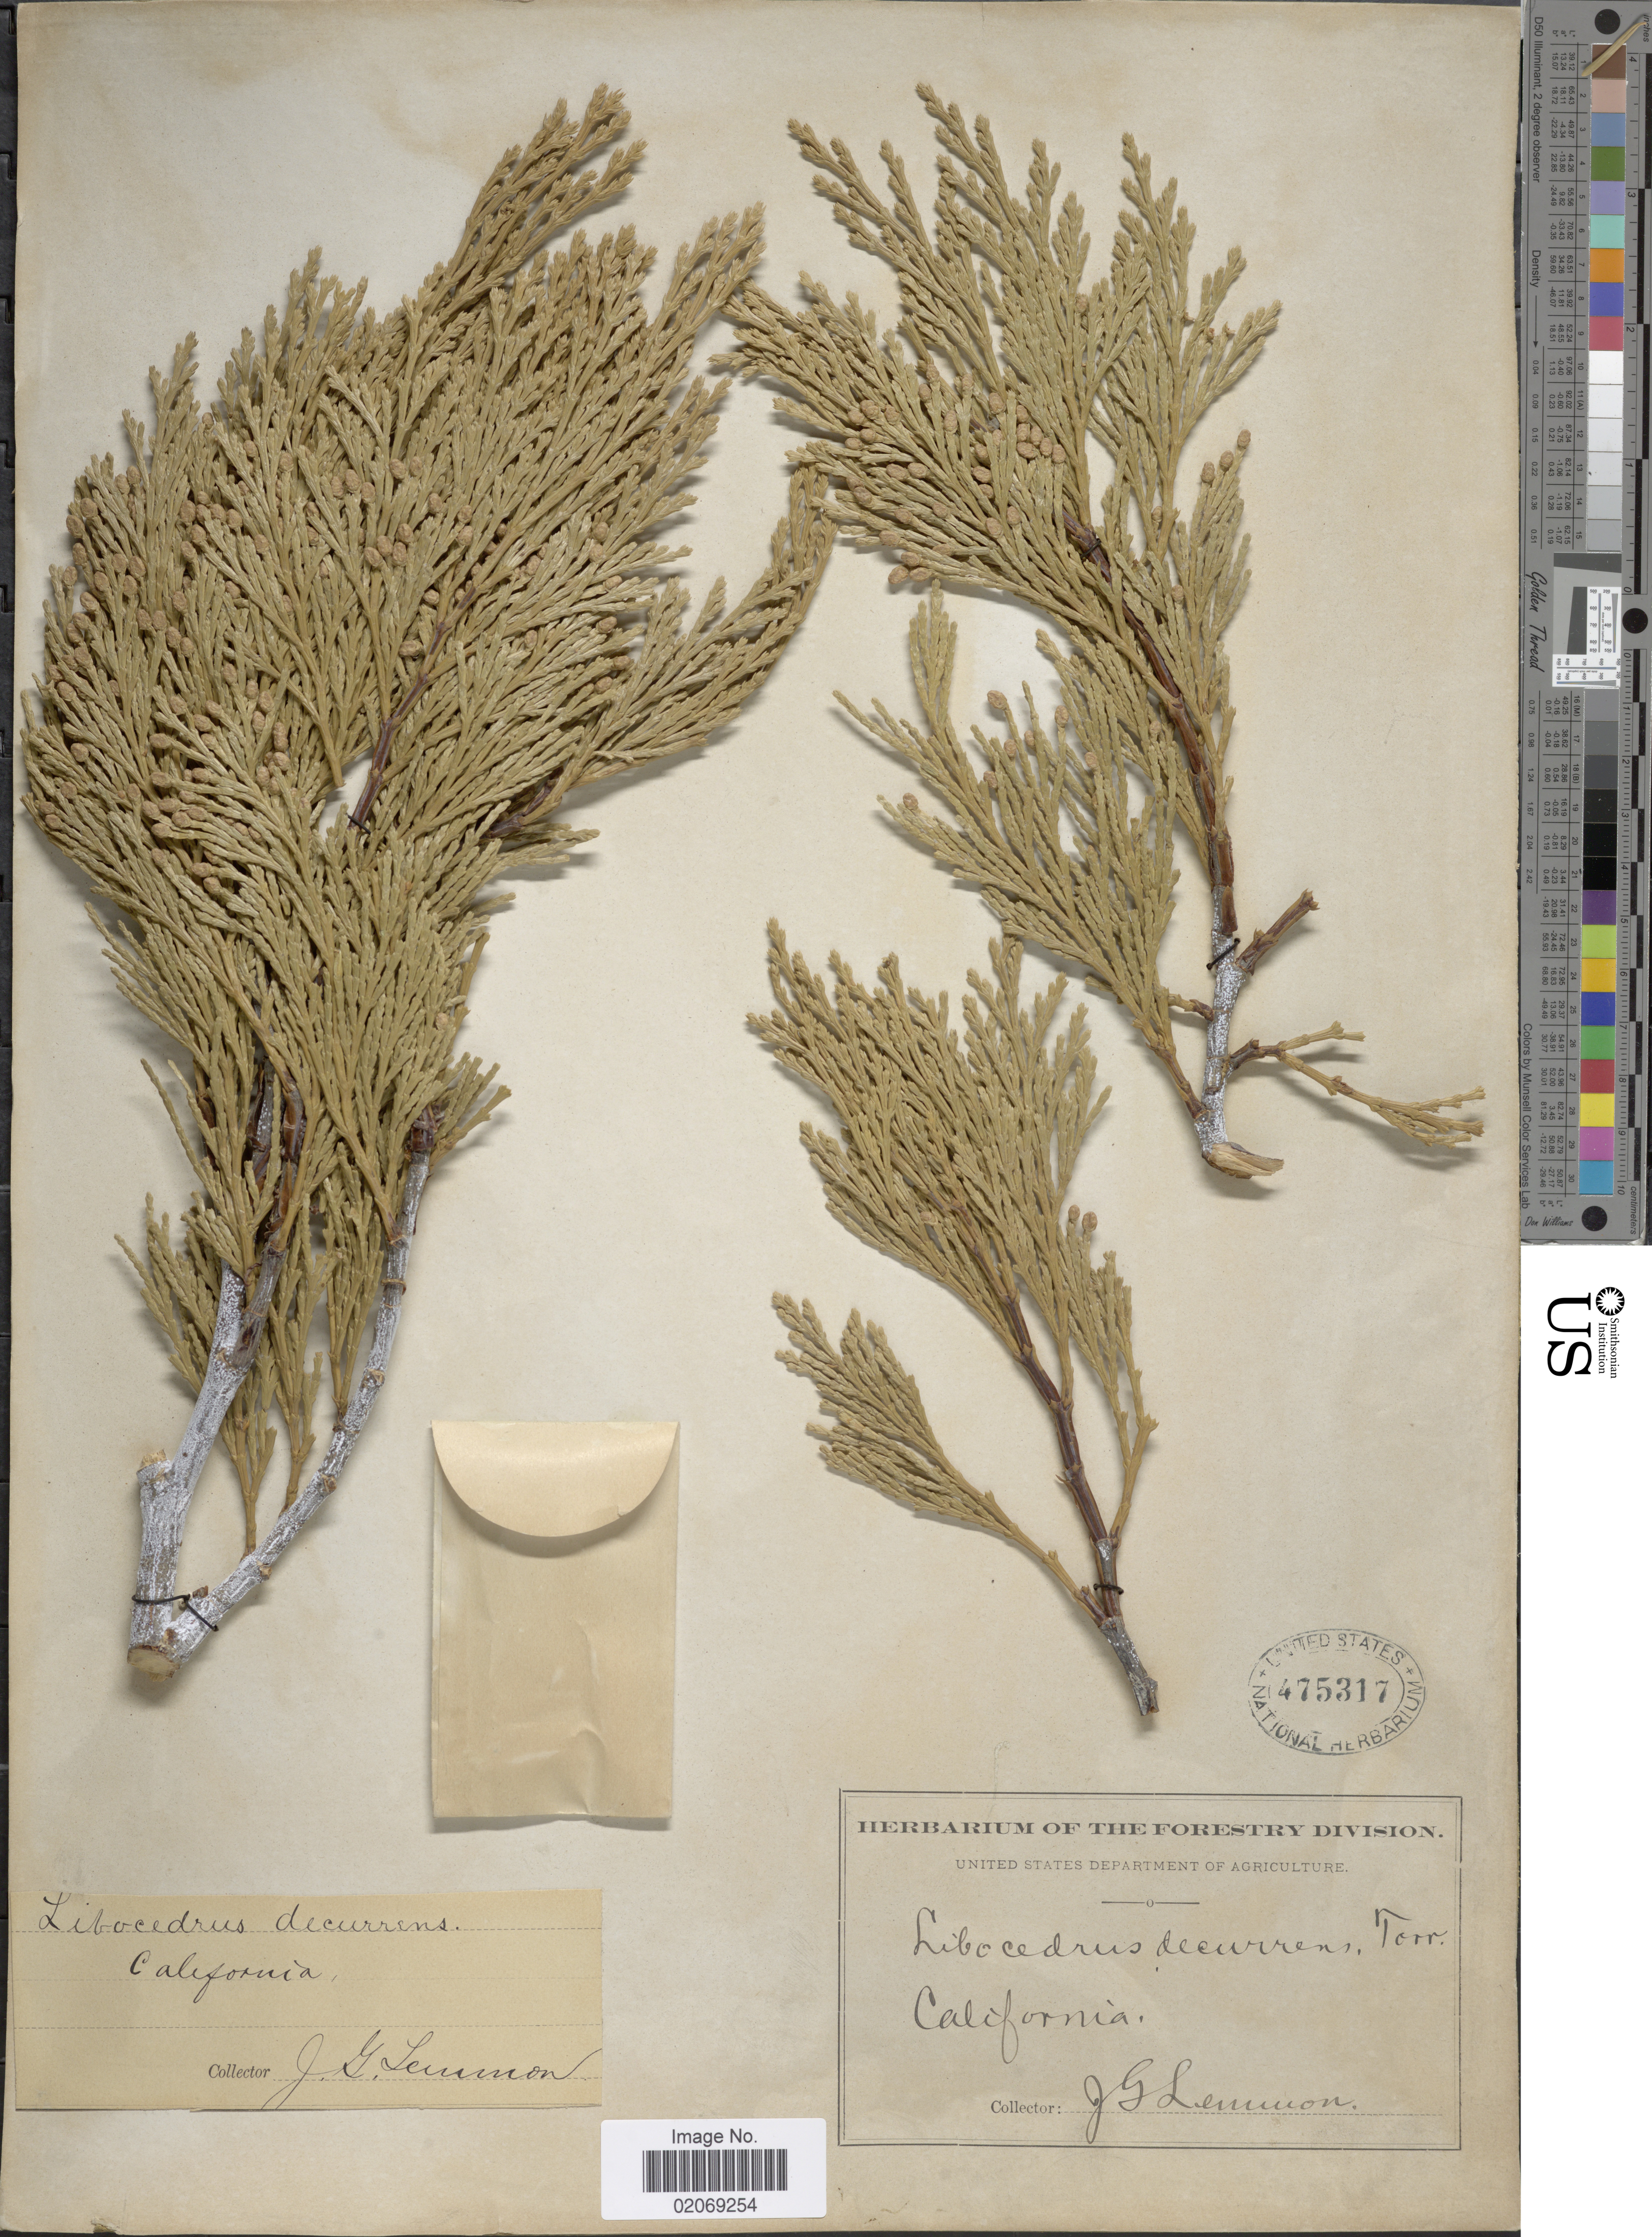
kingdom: Plantae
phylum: Tracheophyta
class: Pinopsida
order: Pinales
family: Cupressaceae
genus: Libocedrus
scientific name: Libocedrus decurrens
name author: Torr.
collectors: J. Lemmon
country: United States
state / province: California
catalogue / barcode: US 475317